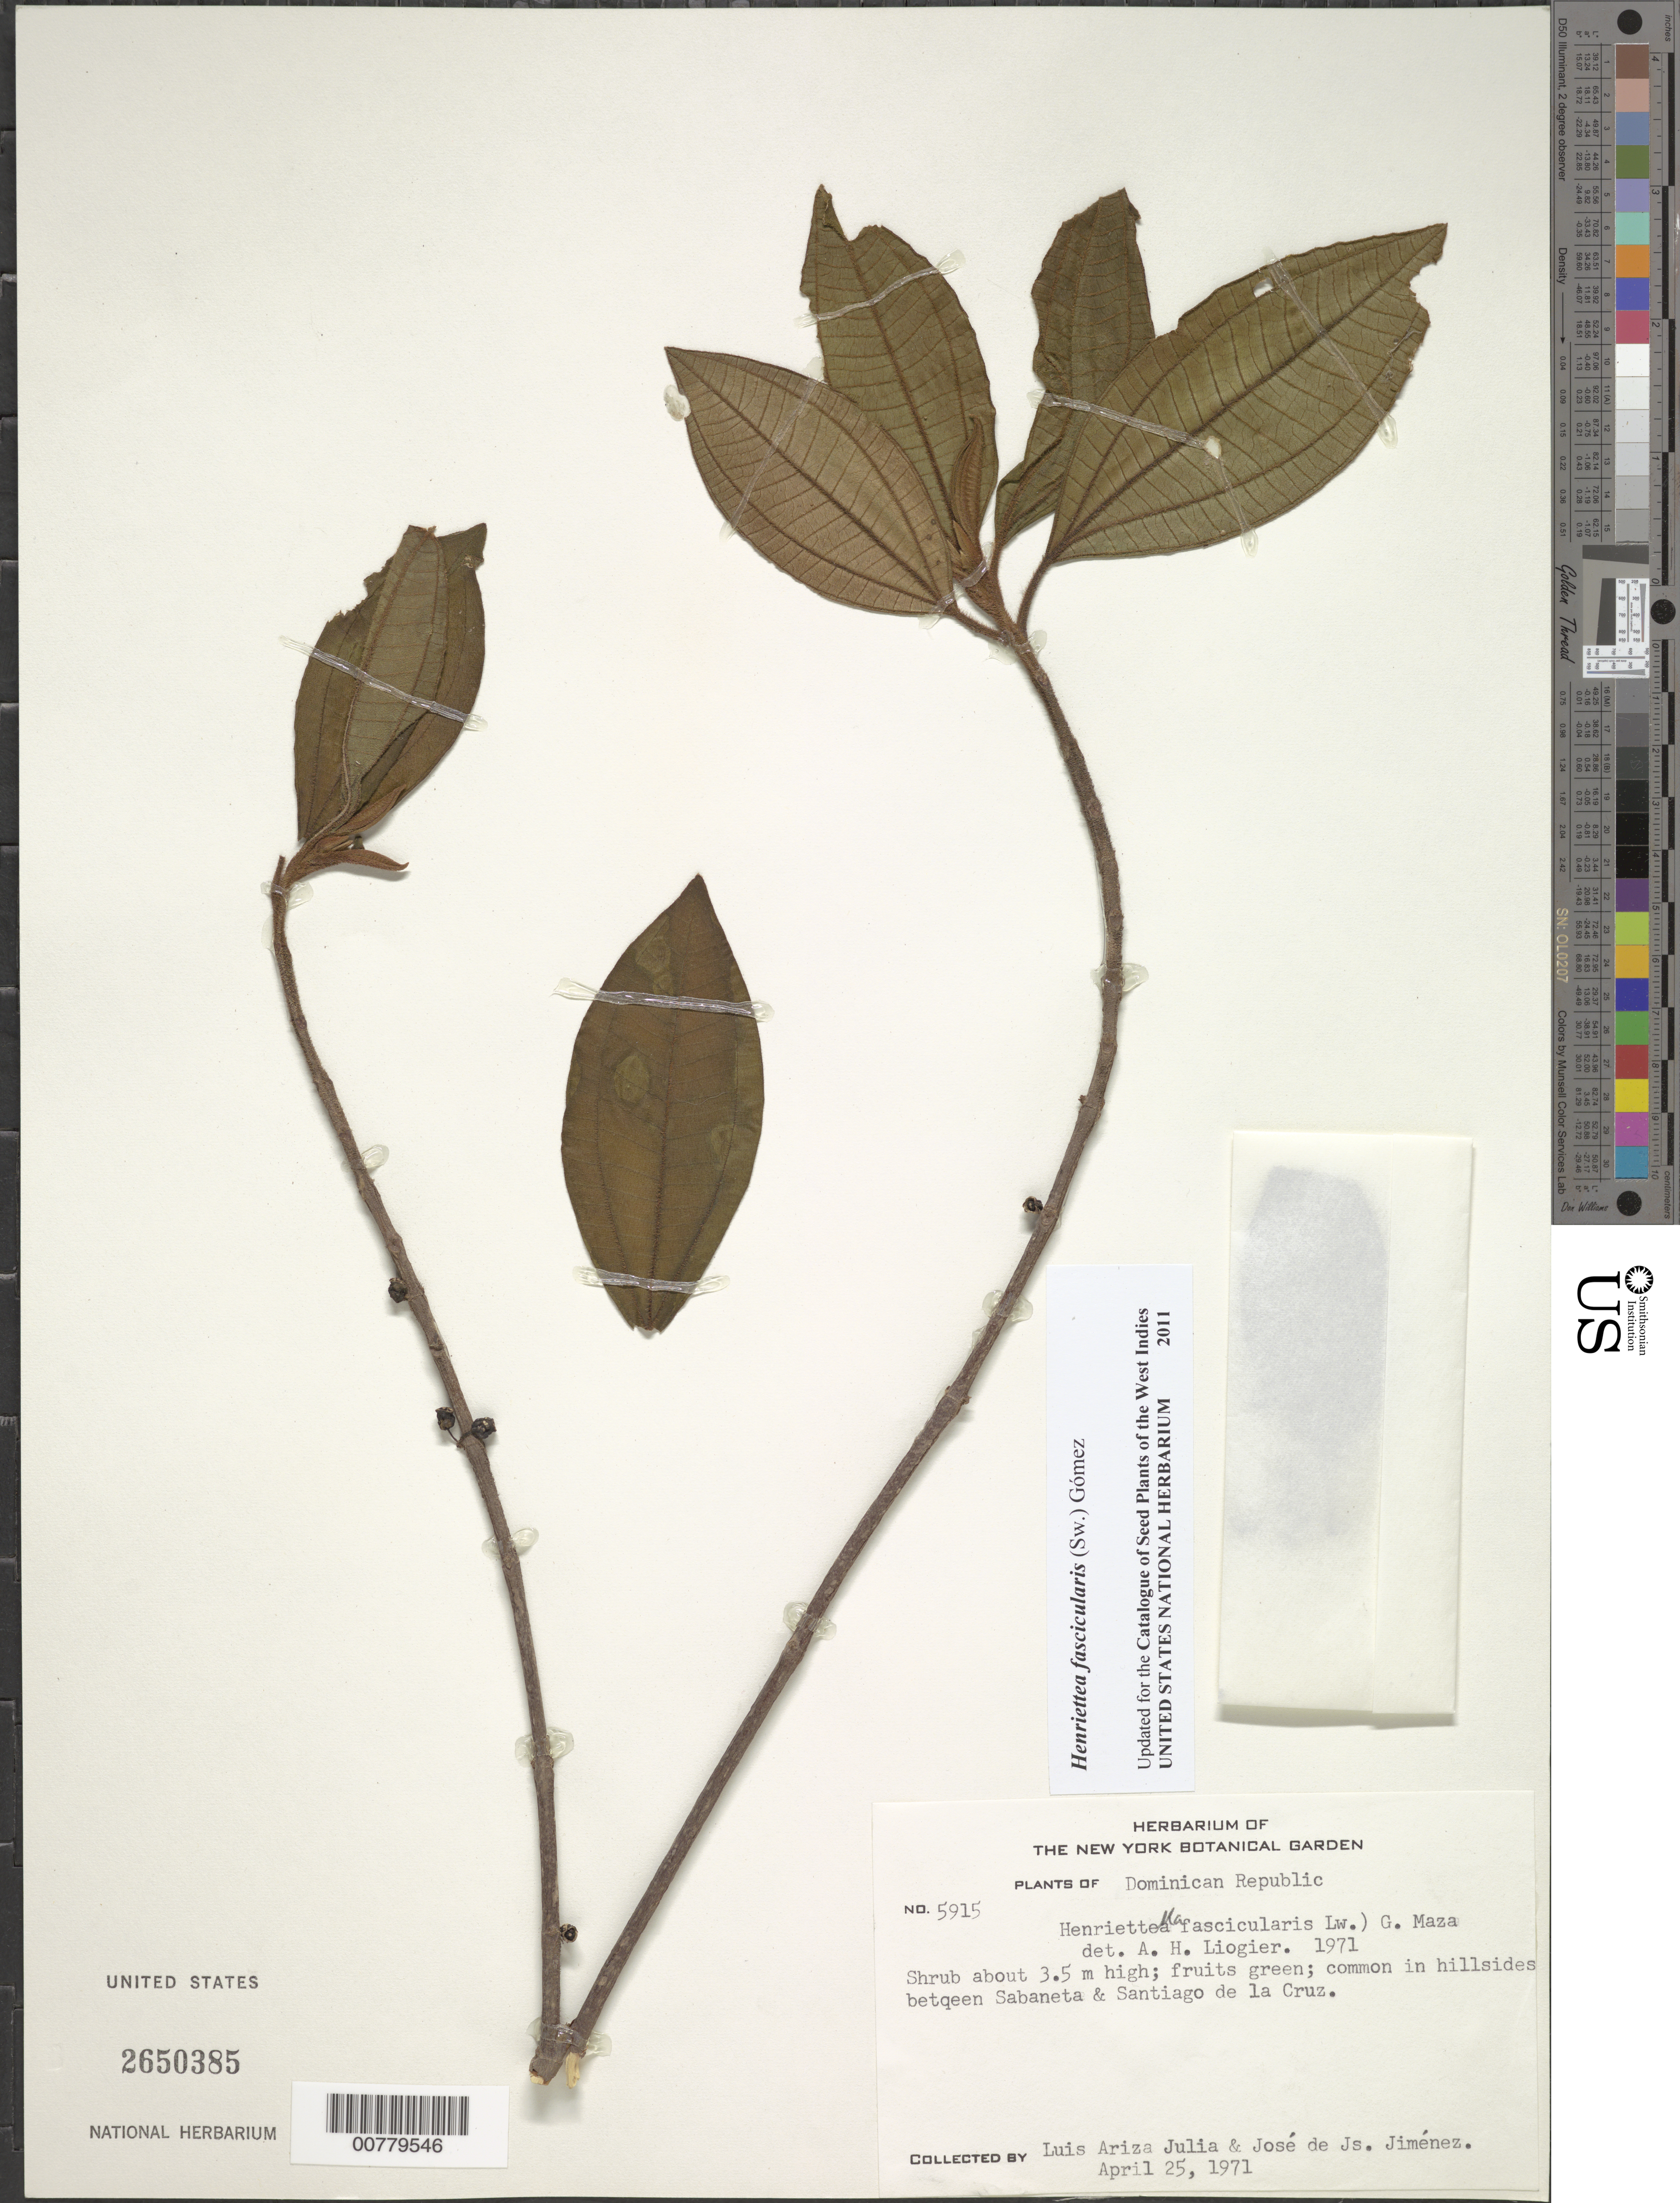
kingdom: Plantae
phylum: Tracheophyta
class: Magnoliopsida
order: Myrtales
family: Melastomataceae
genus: Henriettea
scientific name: Henriettea fascicularis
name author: (Sw.) M. Gómez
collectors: L. Ariza-Julia & J. J. Jiménez Almonte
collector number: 5915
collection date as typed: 25 Apr 1971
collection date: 1971-04-25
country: Dominican Republic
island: Hispaniola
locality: Between Sabaneta and Santiago de la Cruz.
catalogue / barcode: US 2650385